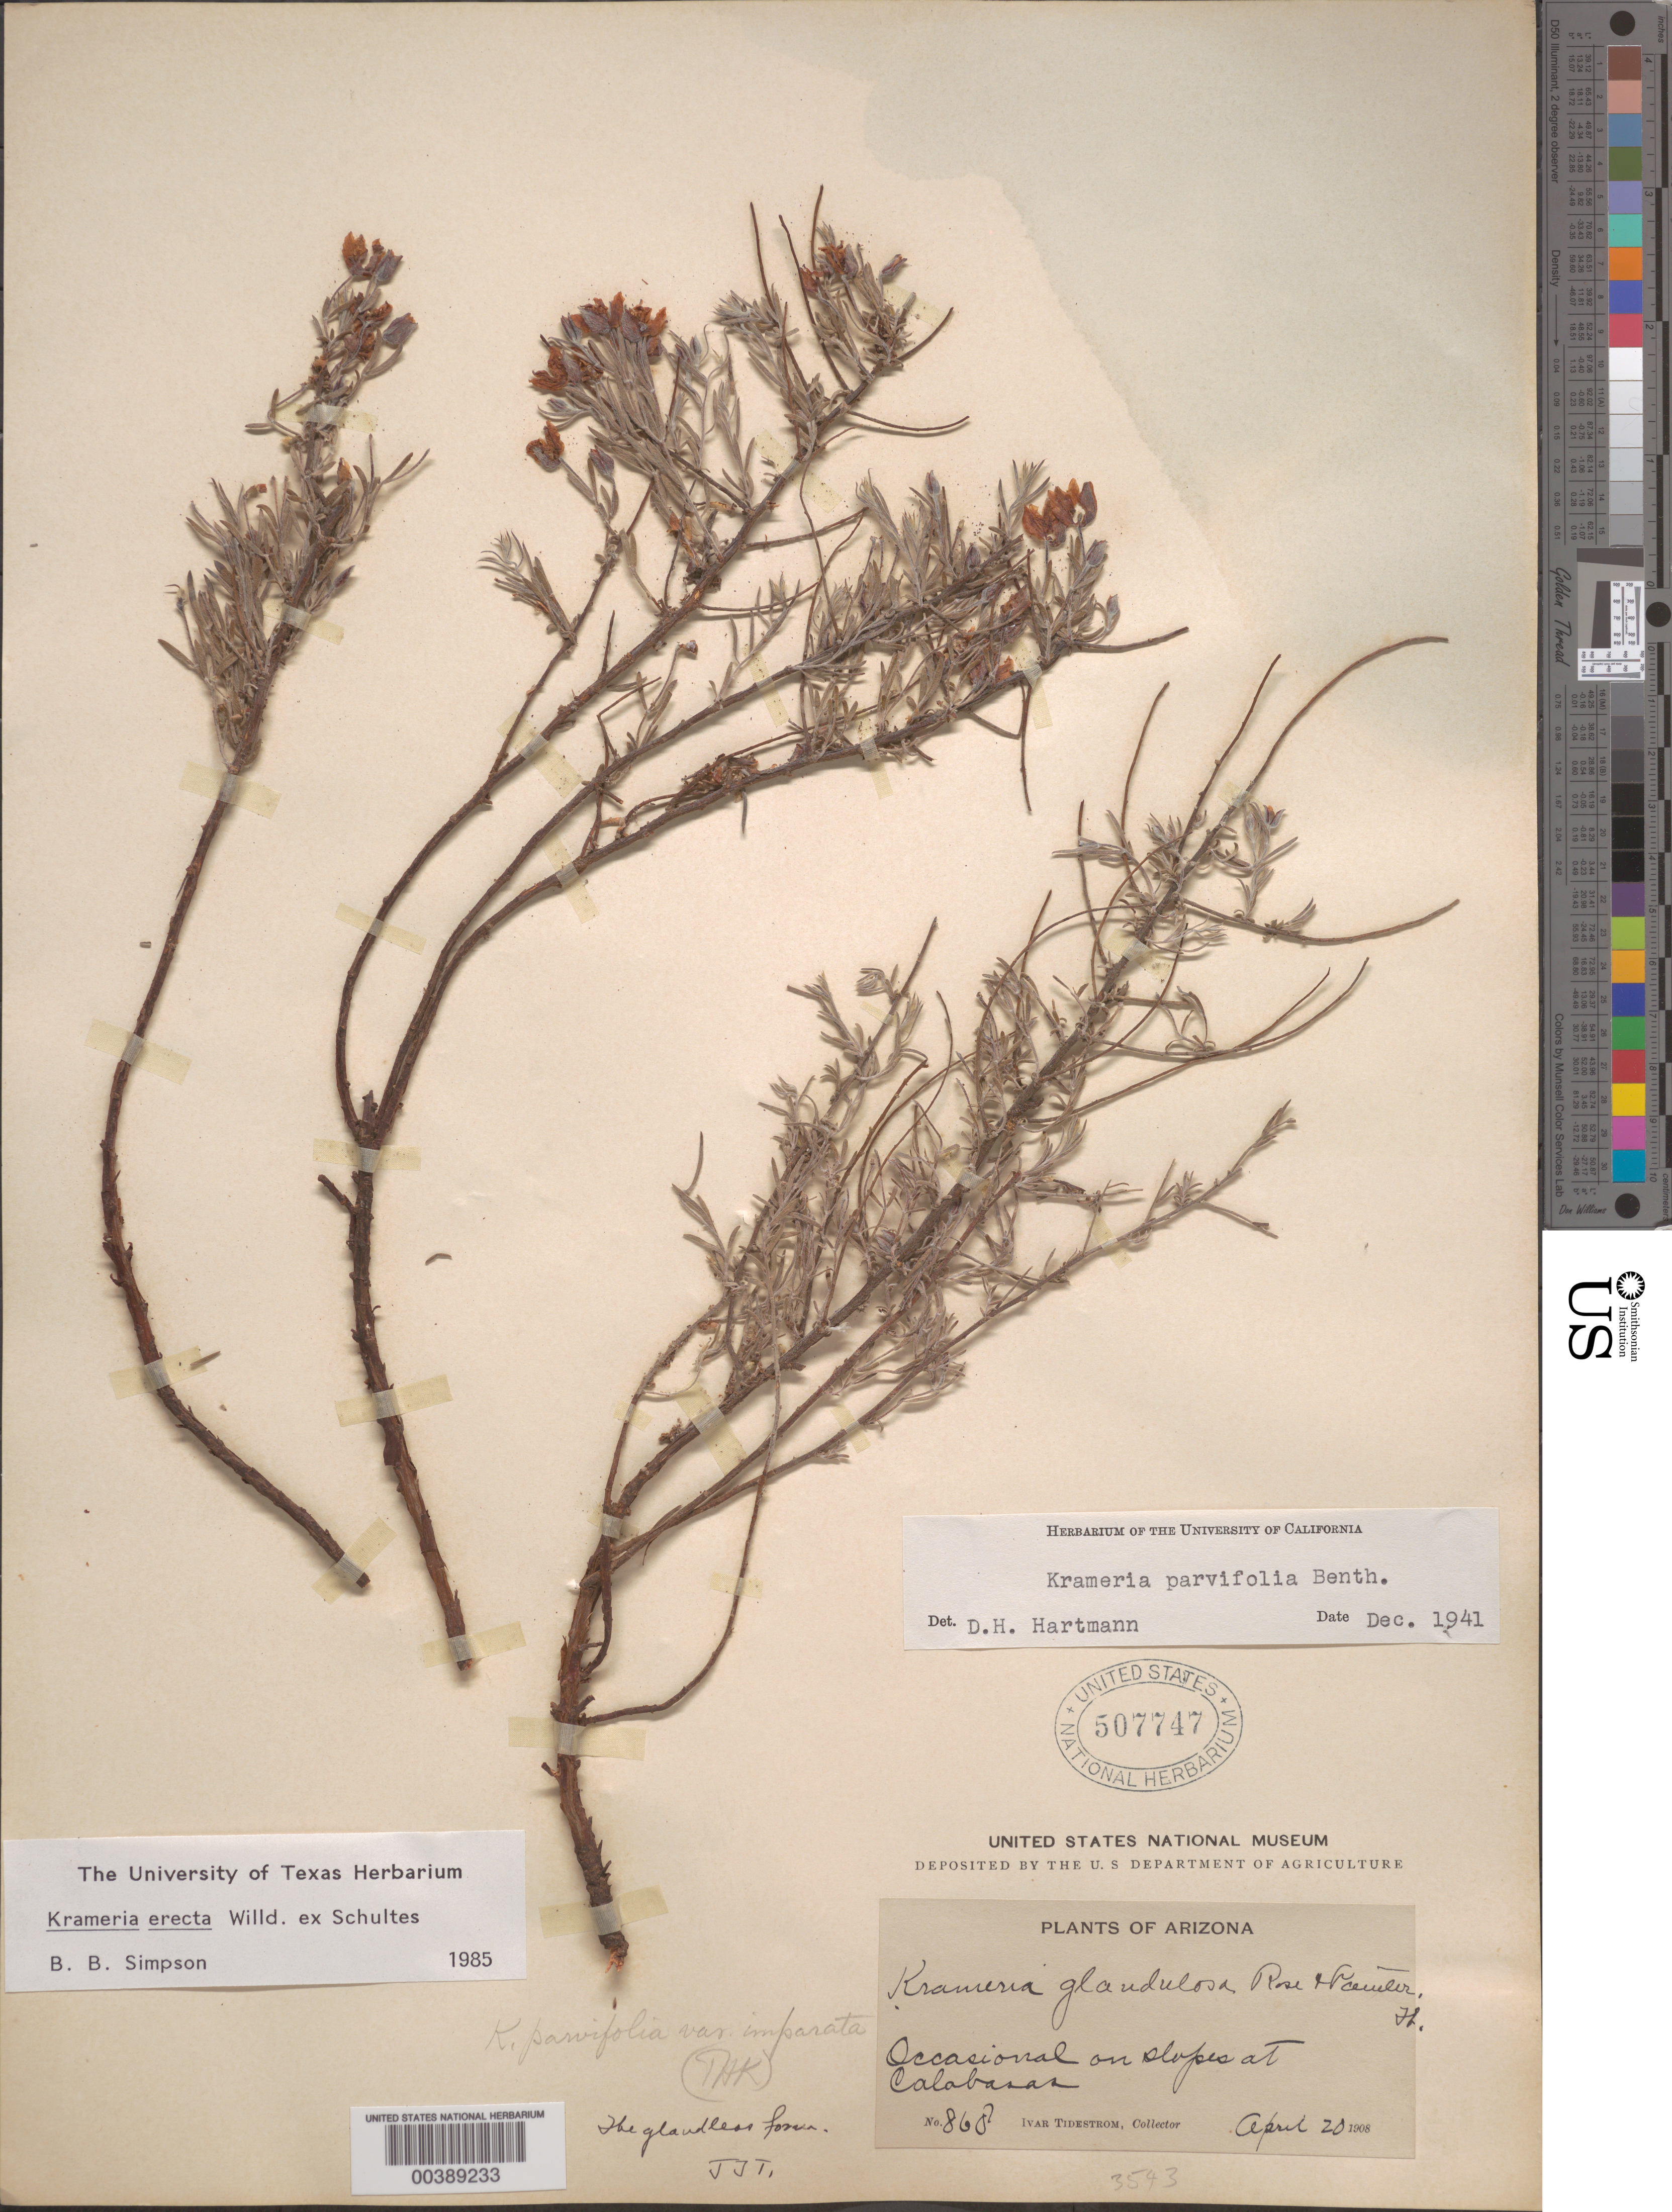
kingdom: Plantae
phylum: Tracheophyta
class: Magnoliopsida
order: Zygophyllales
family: Krameriaceae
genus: Krameria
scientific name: Krameria erecta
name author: Willd. ex Schult.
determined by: Simpson, B. B.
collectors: I. F. Tidestrom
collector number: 868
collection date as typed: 20 Apr 1908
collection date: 1908-04-20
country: United States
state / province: Arizona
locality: At calabasas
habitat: On slopes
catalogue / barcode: US 507747